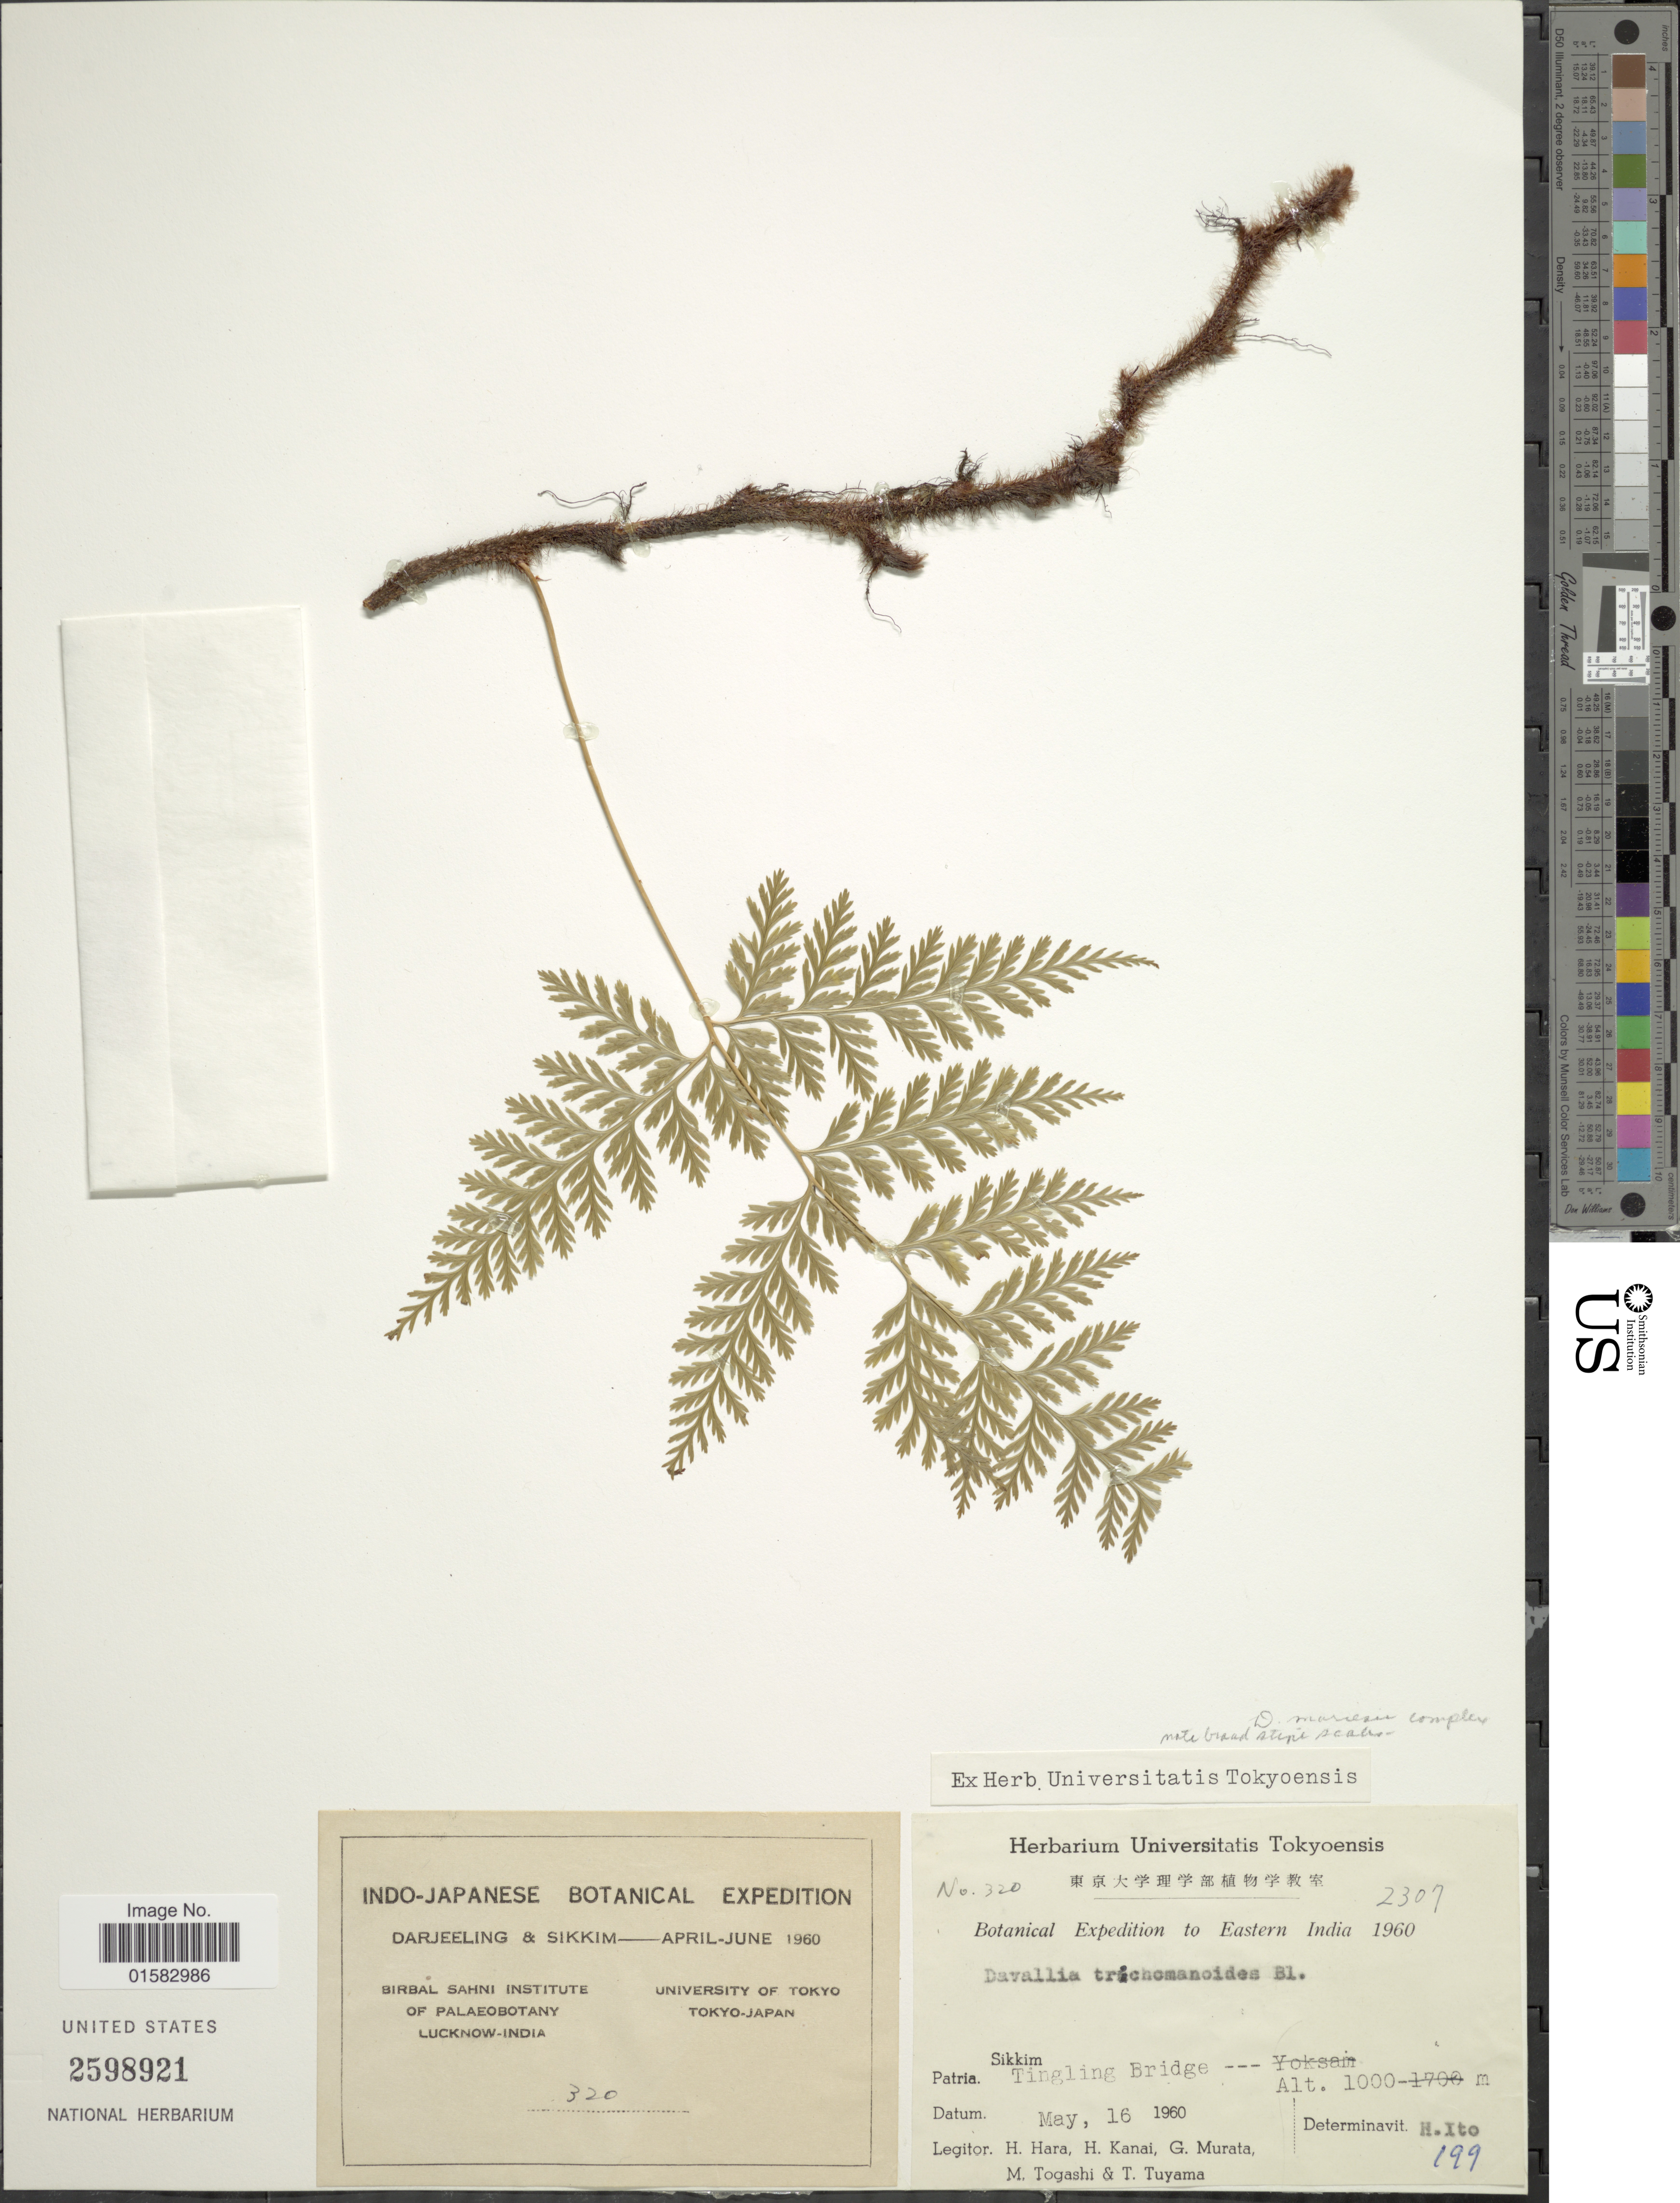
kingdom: Plantae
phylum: Tracheophyta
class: Polypodiopsida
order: Polypodiales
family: Davalliaceae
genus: Davallia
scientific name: Davallia trichomanoides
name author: Blume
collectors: H. Hara, H. Kanai, G. Murata & M. Togashi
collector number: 320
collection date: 1960-05-16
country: India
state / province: Sikkim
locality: Botanical Expedition to Eastern India, Tingling Bridge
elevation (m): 1000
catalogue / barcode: US 2598921